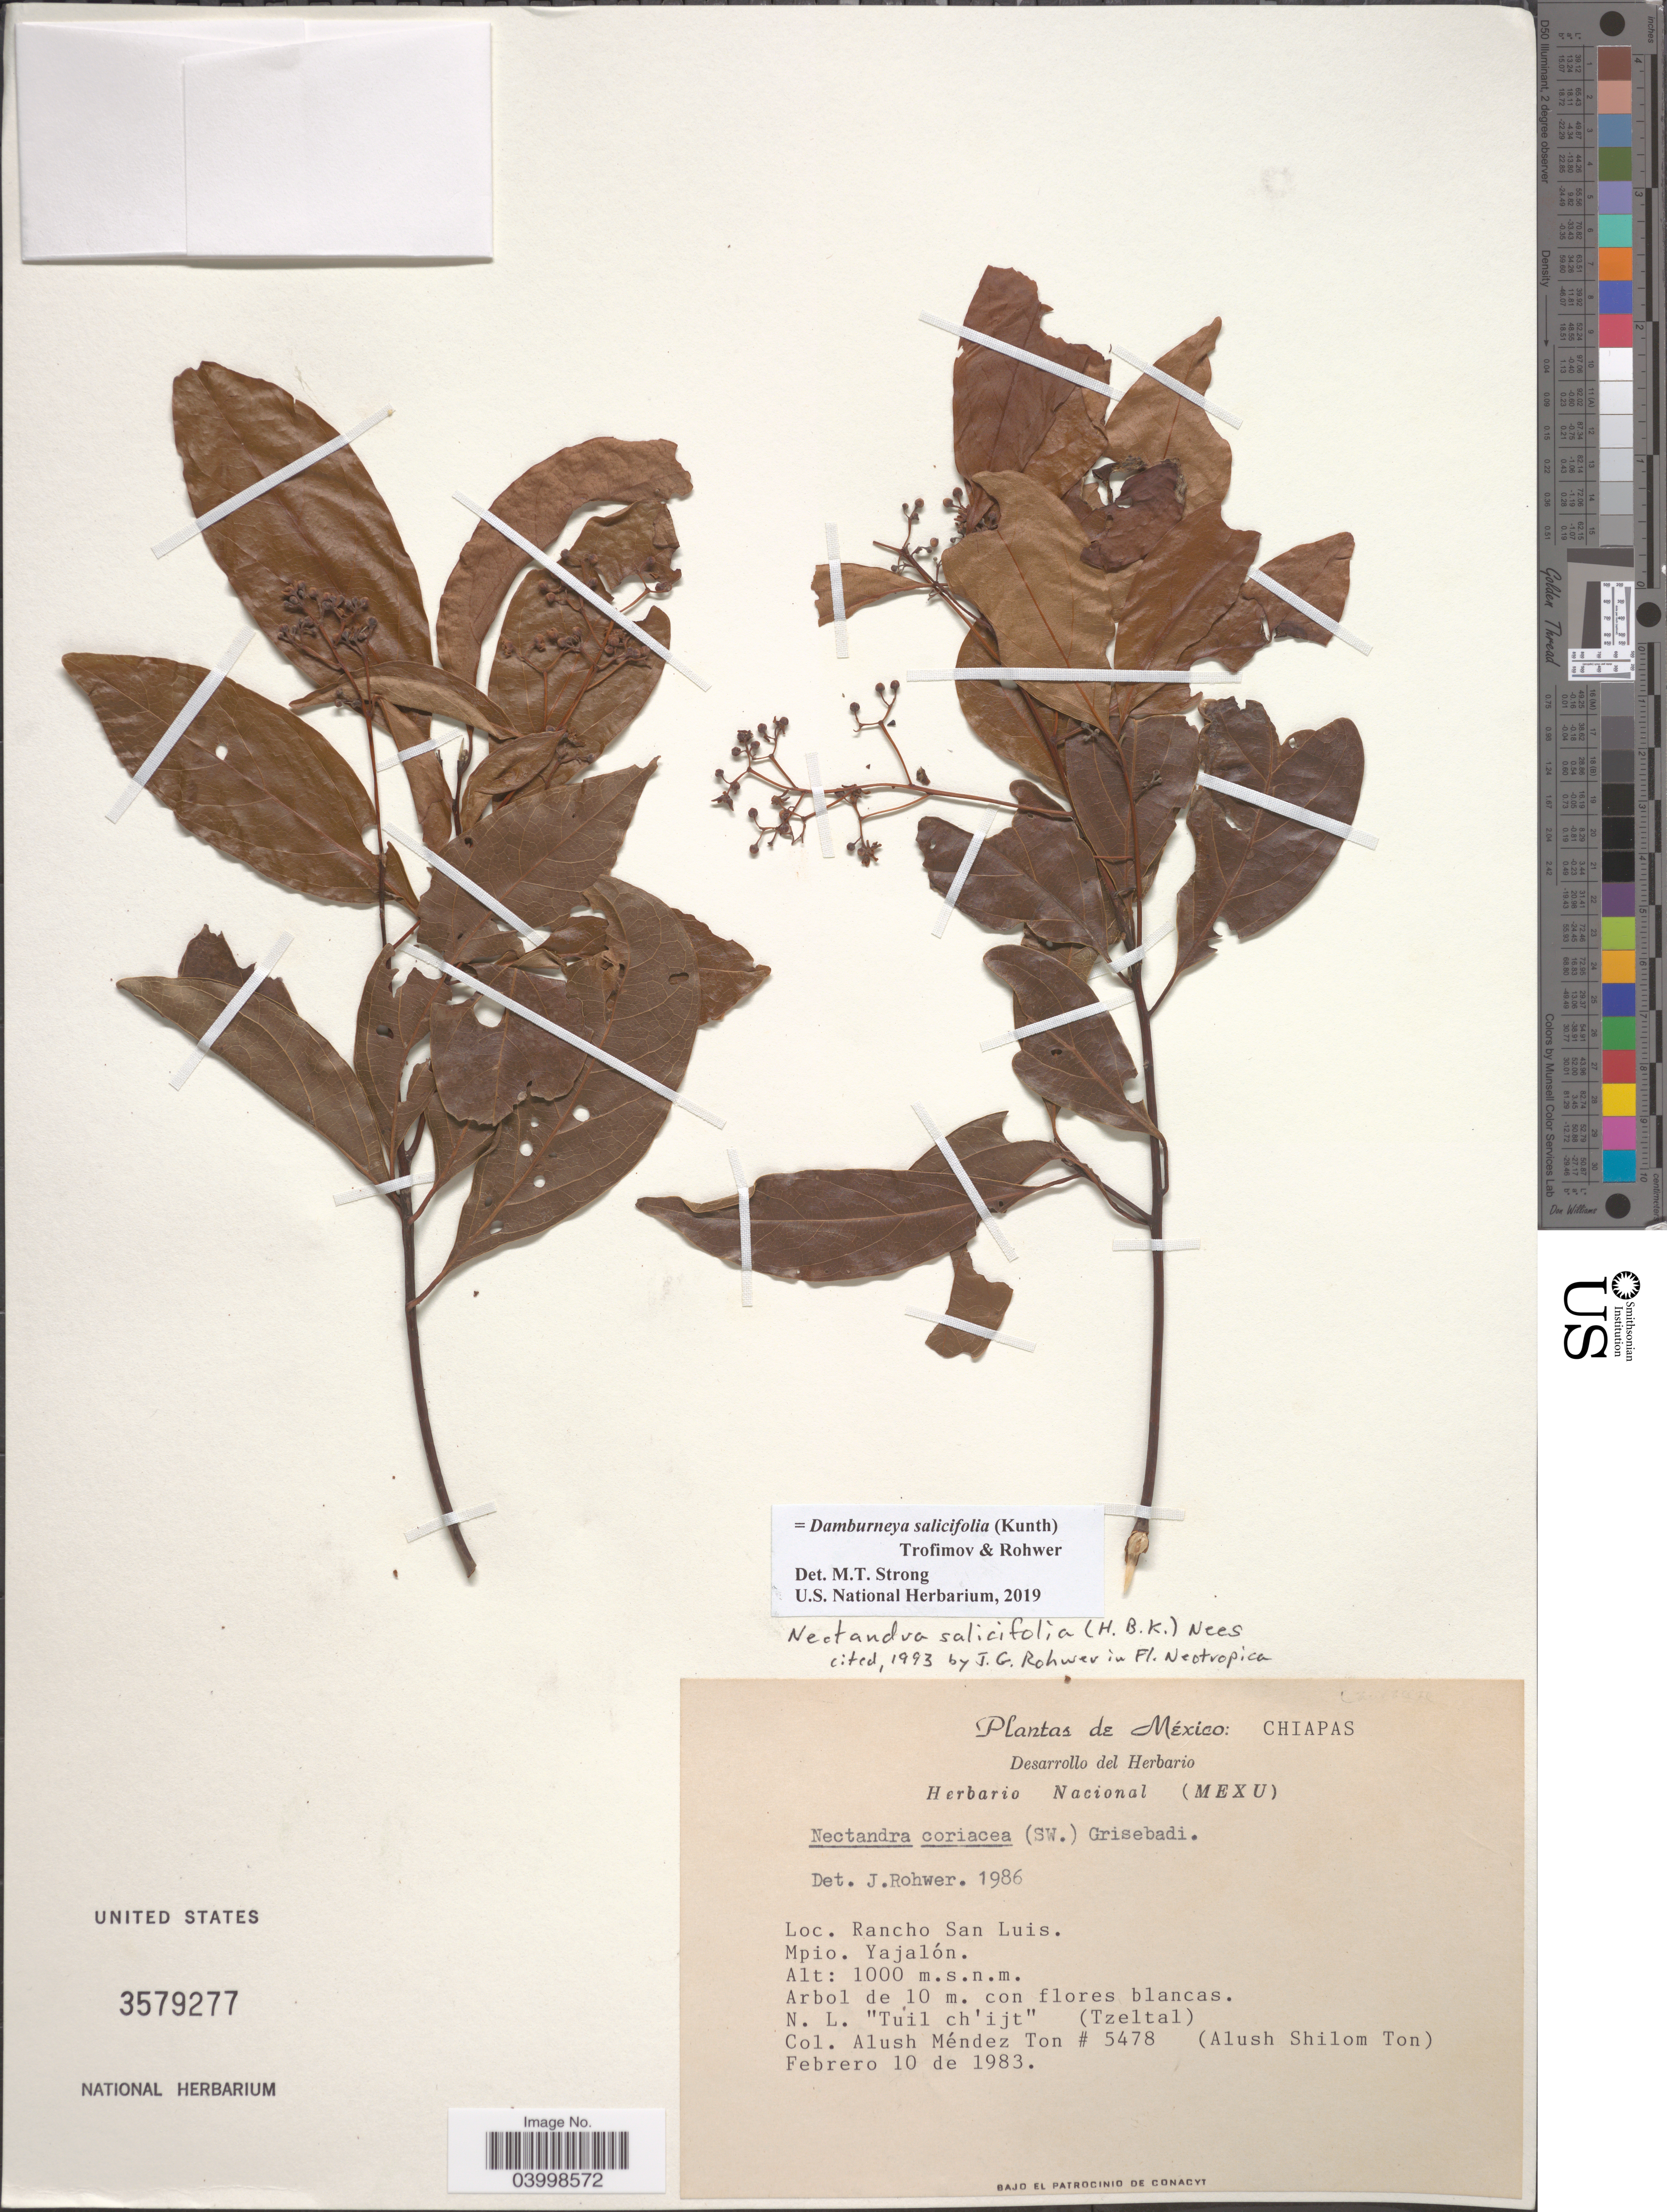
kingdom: Plantae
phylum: Tracheophyta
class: Magnoliopsida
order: Laurales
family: Lauraceae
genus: Damburneya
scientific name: Damburneya salicifolia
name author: (Kunth) Trofimov & Rohwer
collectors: A. M. Ton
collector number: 5478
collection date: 1983-02-10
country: Mexico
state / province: Chiapas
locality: Rancho San Luis. Mpio. Yajalón.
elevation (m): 1000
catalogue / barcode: US 3579277